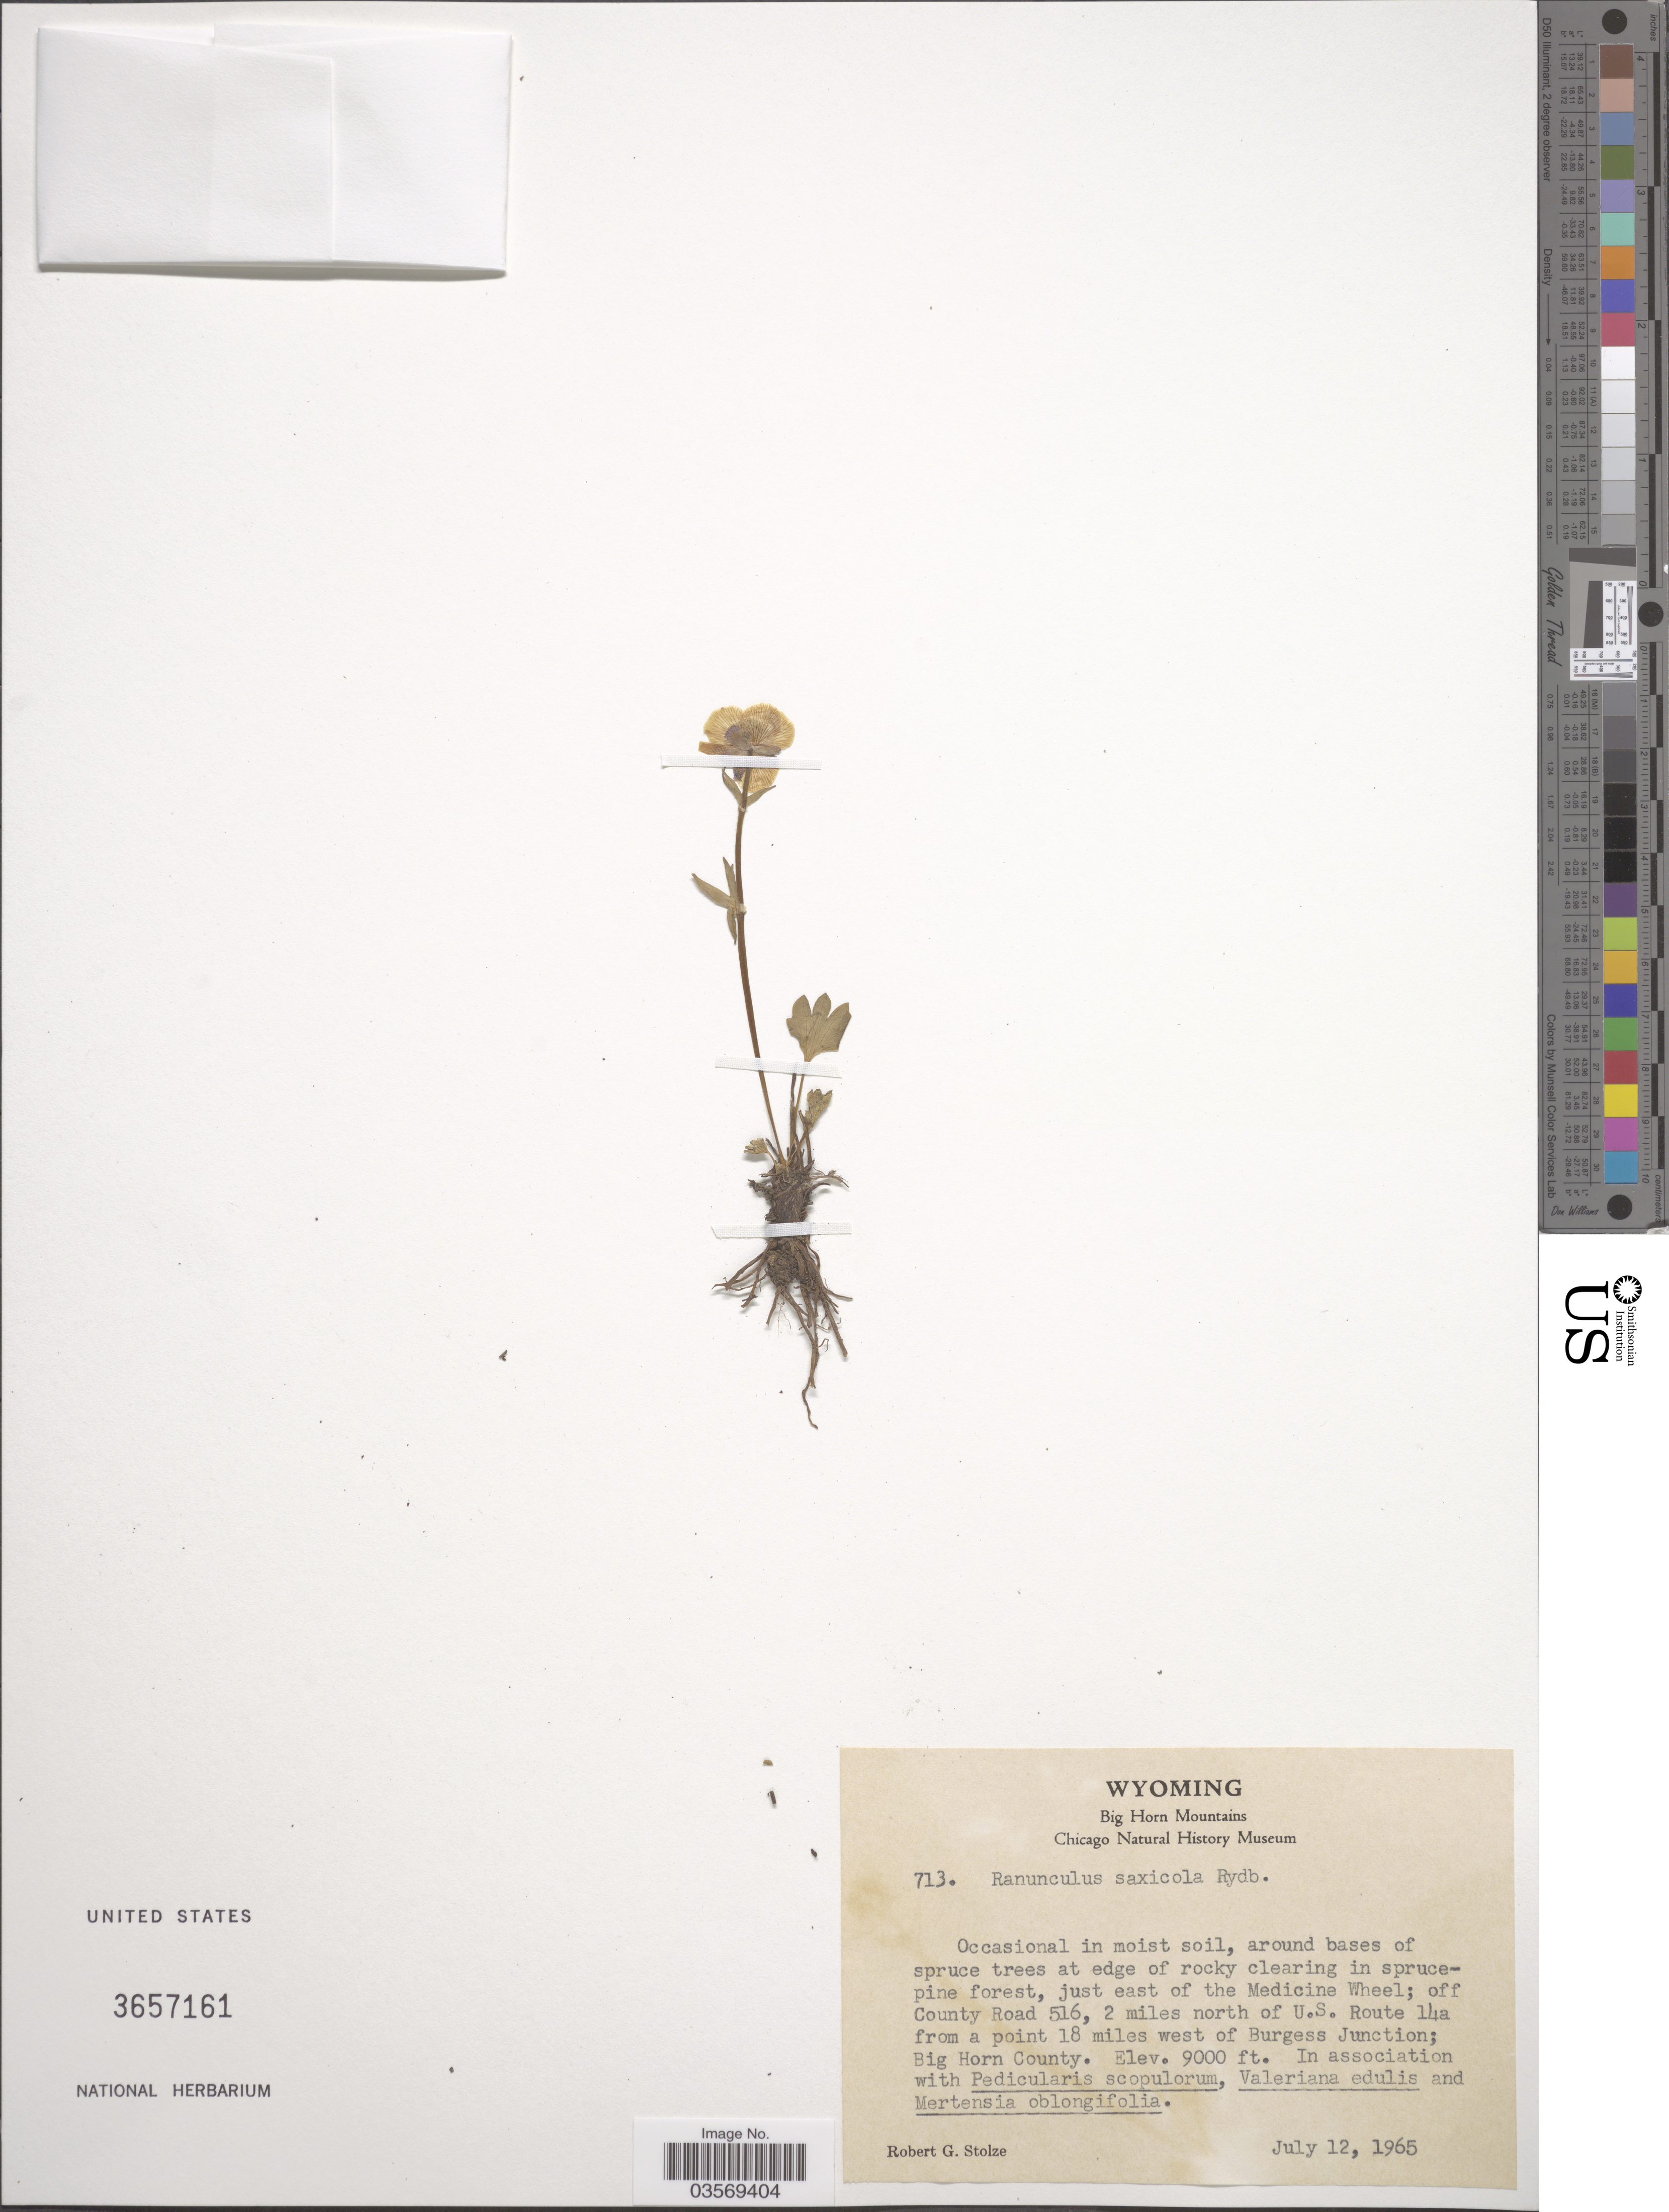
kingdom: Plantae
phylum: Tracheophyta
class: Magnoliopsida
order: Ranunculales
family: Ranunculaceae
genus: Ranunculus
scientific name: Ranunculus saxicola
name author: Rydb.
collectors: R. G. Stolze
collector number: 713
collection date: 1965-07-12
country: United States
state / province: Wyoming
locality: Big Horn Mountains. Just east of the Medicine Wheel; off County Road 516, 2 miles north of U.S. Route 14a from a point 18 miles west of Burgess Junction; Big Horn County.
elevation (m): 2743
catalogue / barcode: US 3657161